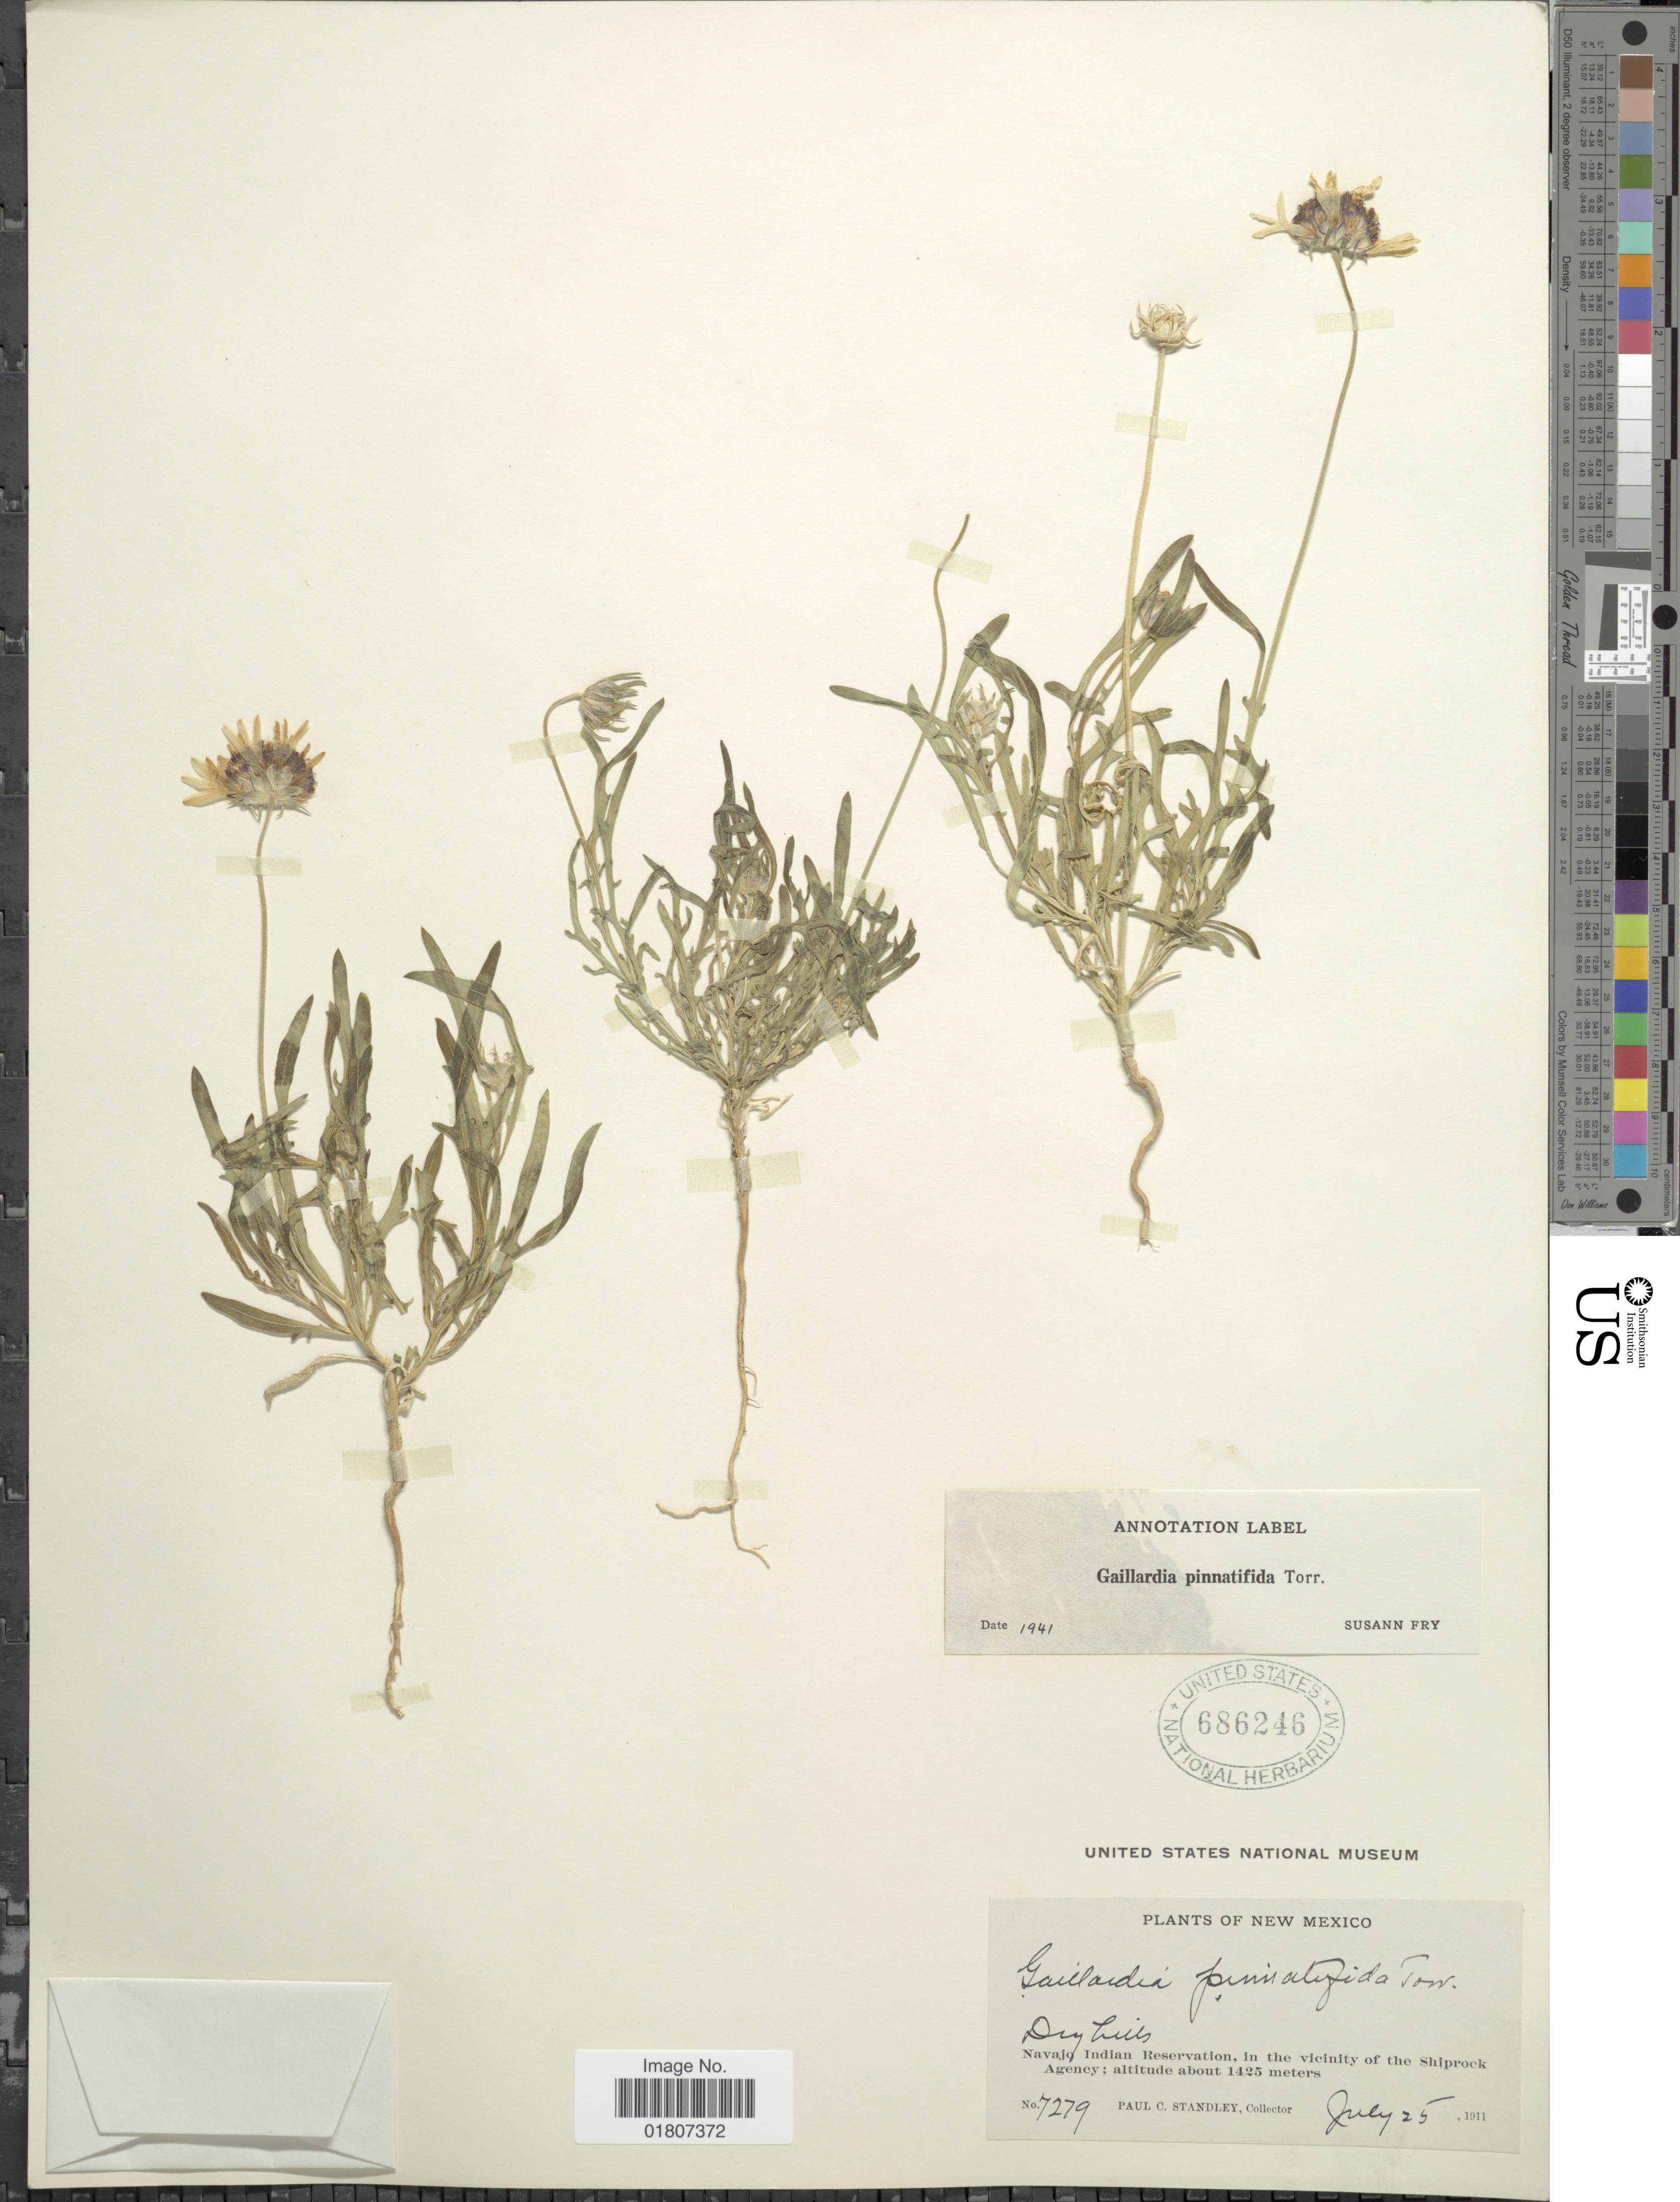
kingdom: Plantae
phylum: Tracheophyta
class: Magnoliopsida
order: Asterales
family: Asteraceae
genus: Gaillardia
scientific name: Gaillardia pinnatifida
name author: Torr.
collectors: P. C. Standley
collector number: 7279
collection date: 1911-07-25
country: United States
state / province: New Mexico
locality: Navajo Indian Reservation, in the vicinity of the Shiprock Agency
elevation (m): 1425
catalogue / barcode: US 686246